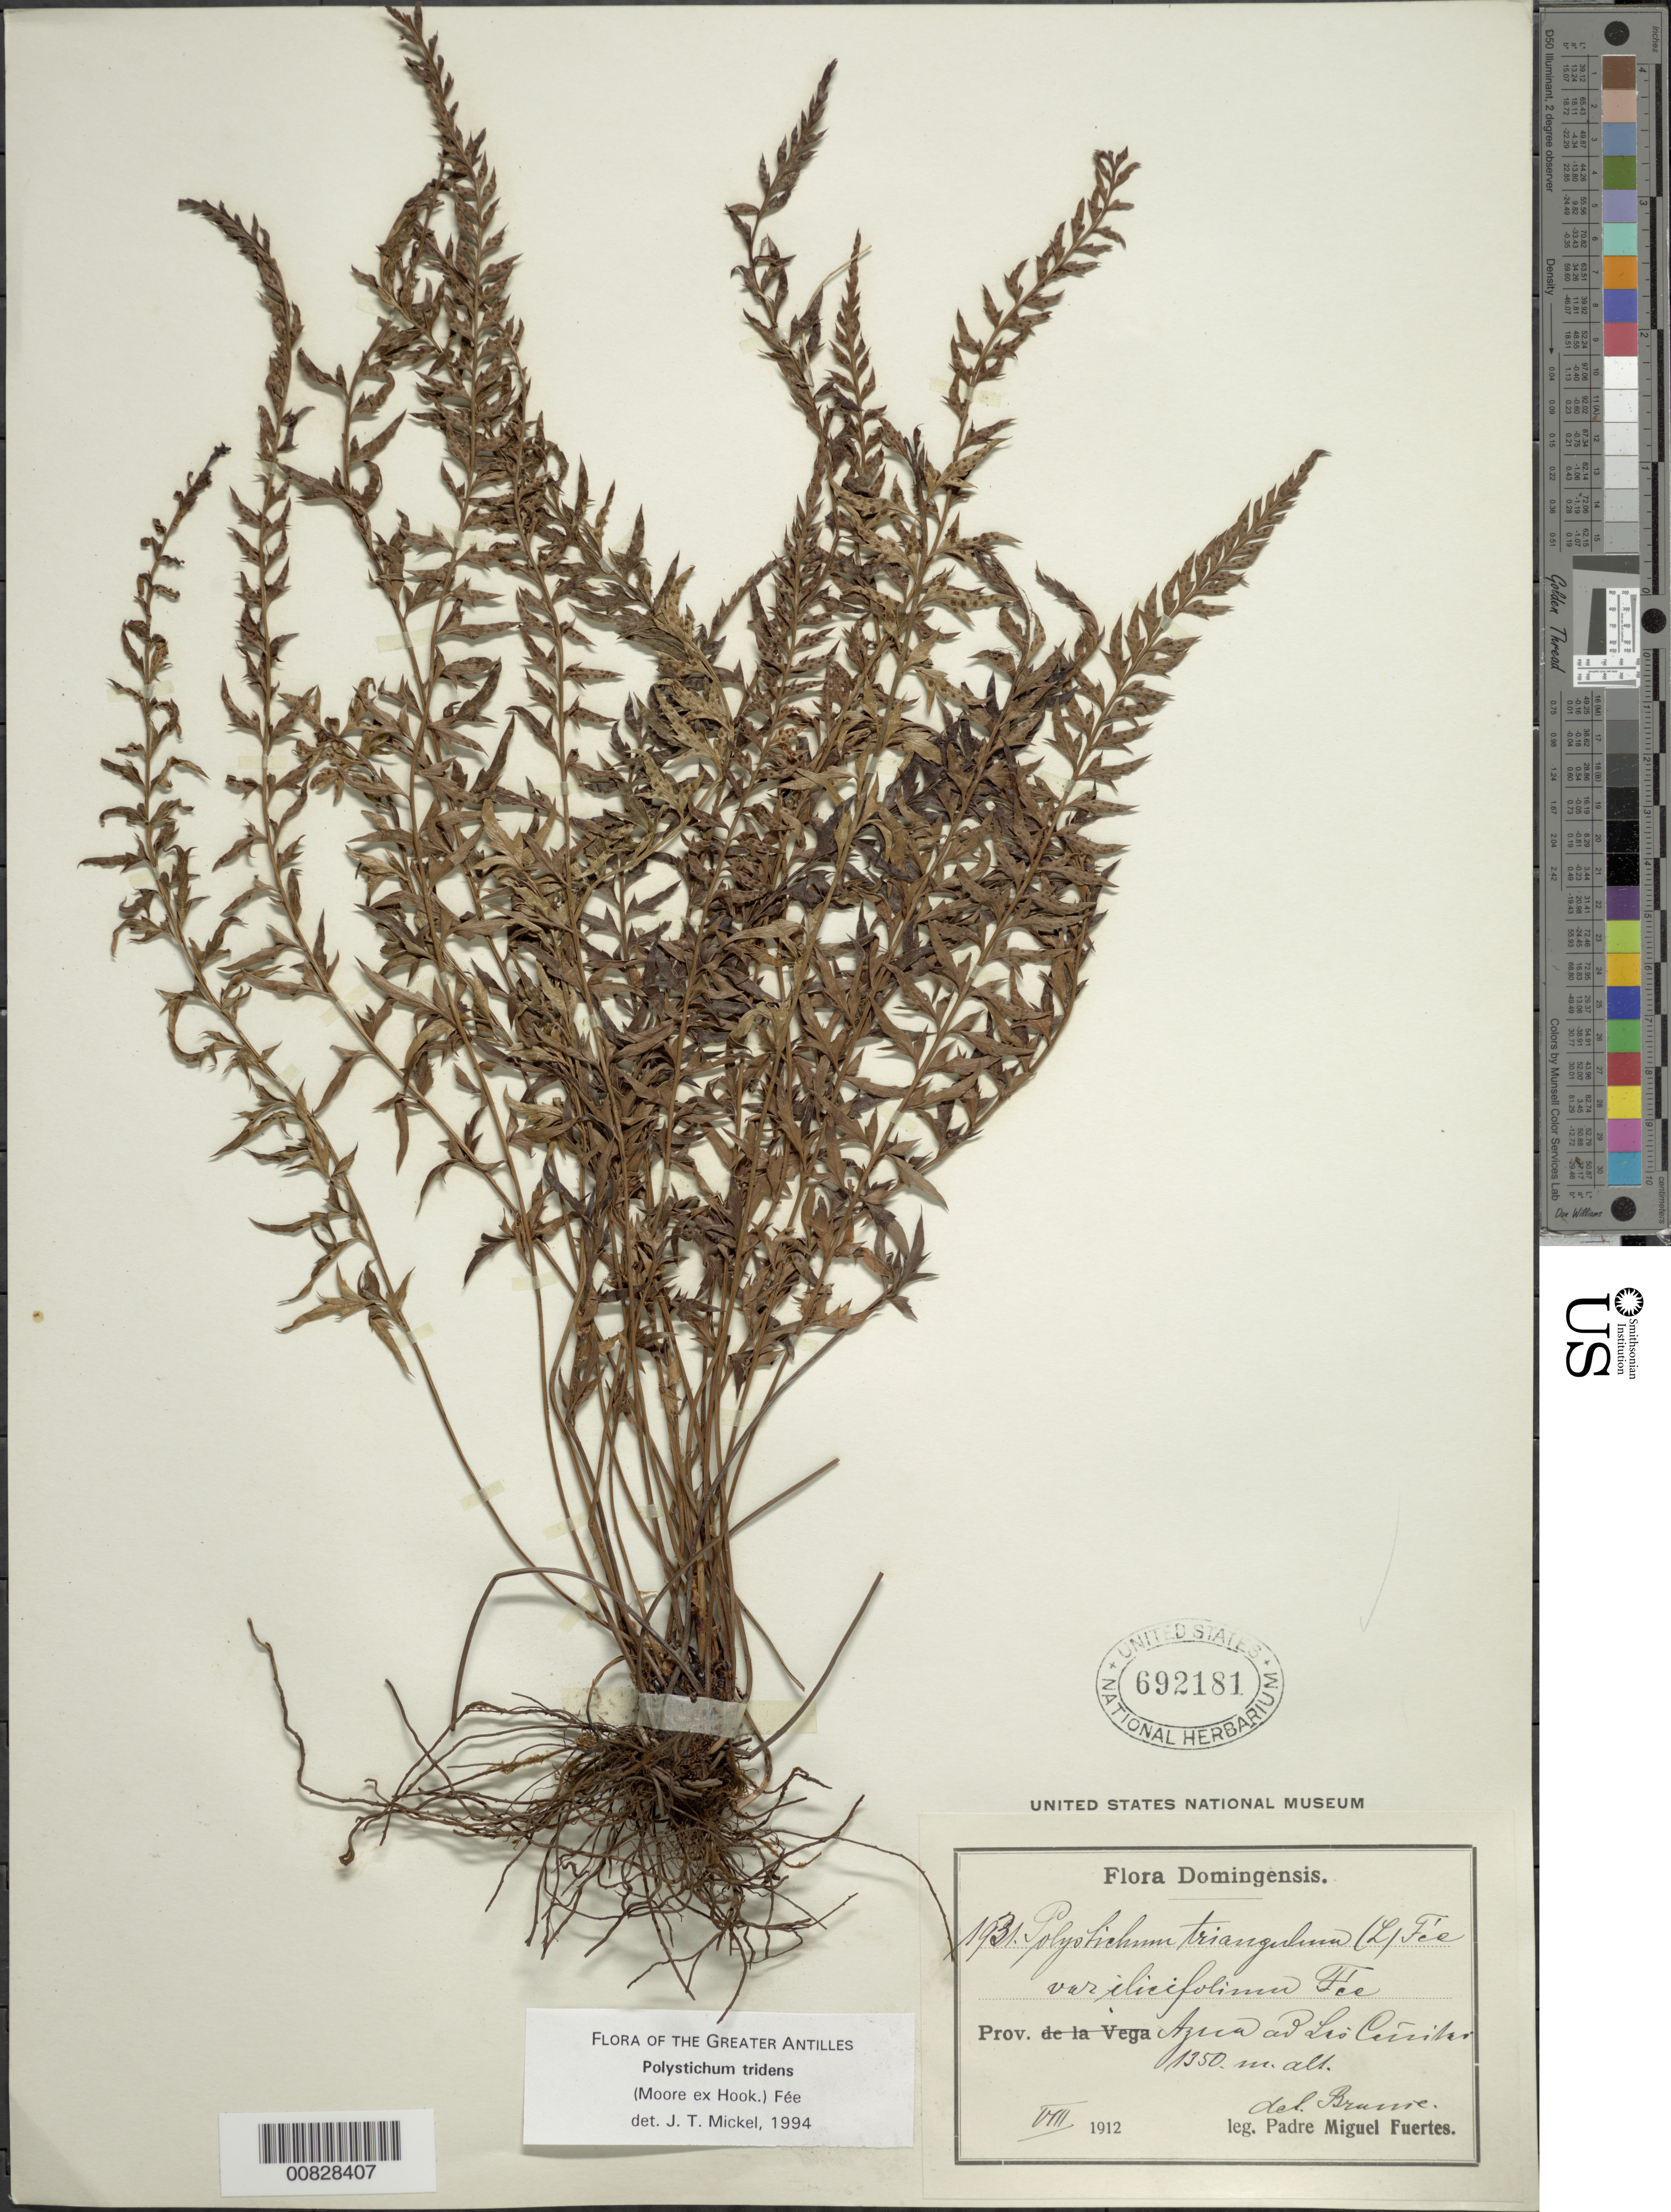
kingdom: Plantae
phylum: Tracheophyta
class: Polypodiopsida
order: Polypodiales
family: Dryopteridaceae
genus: Polystichum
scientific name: Polystichum tridens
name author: (Moore ex Hook.) Fée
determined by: Mickel, J. T., (NY), New York Botanical Garden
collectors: M. D. Fuertes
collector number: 1931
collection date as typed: Aug 1912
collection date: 1912-08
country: Dominican Republic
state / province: Azua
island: Hispaniola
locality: Las Cenitas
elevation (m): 1350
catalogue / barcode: US 692181